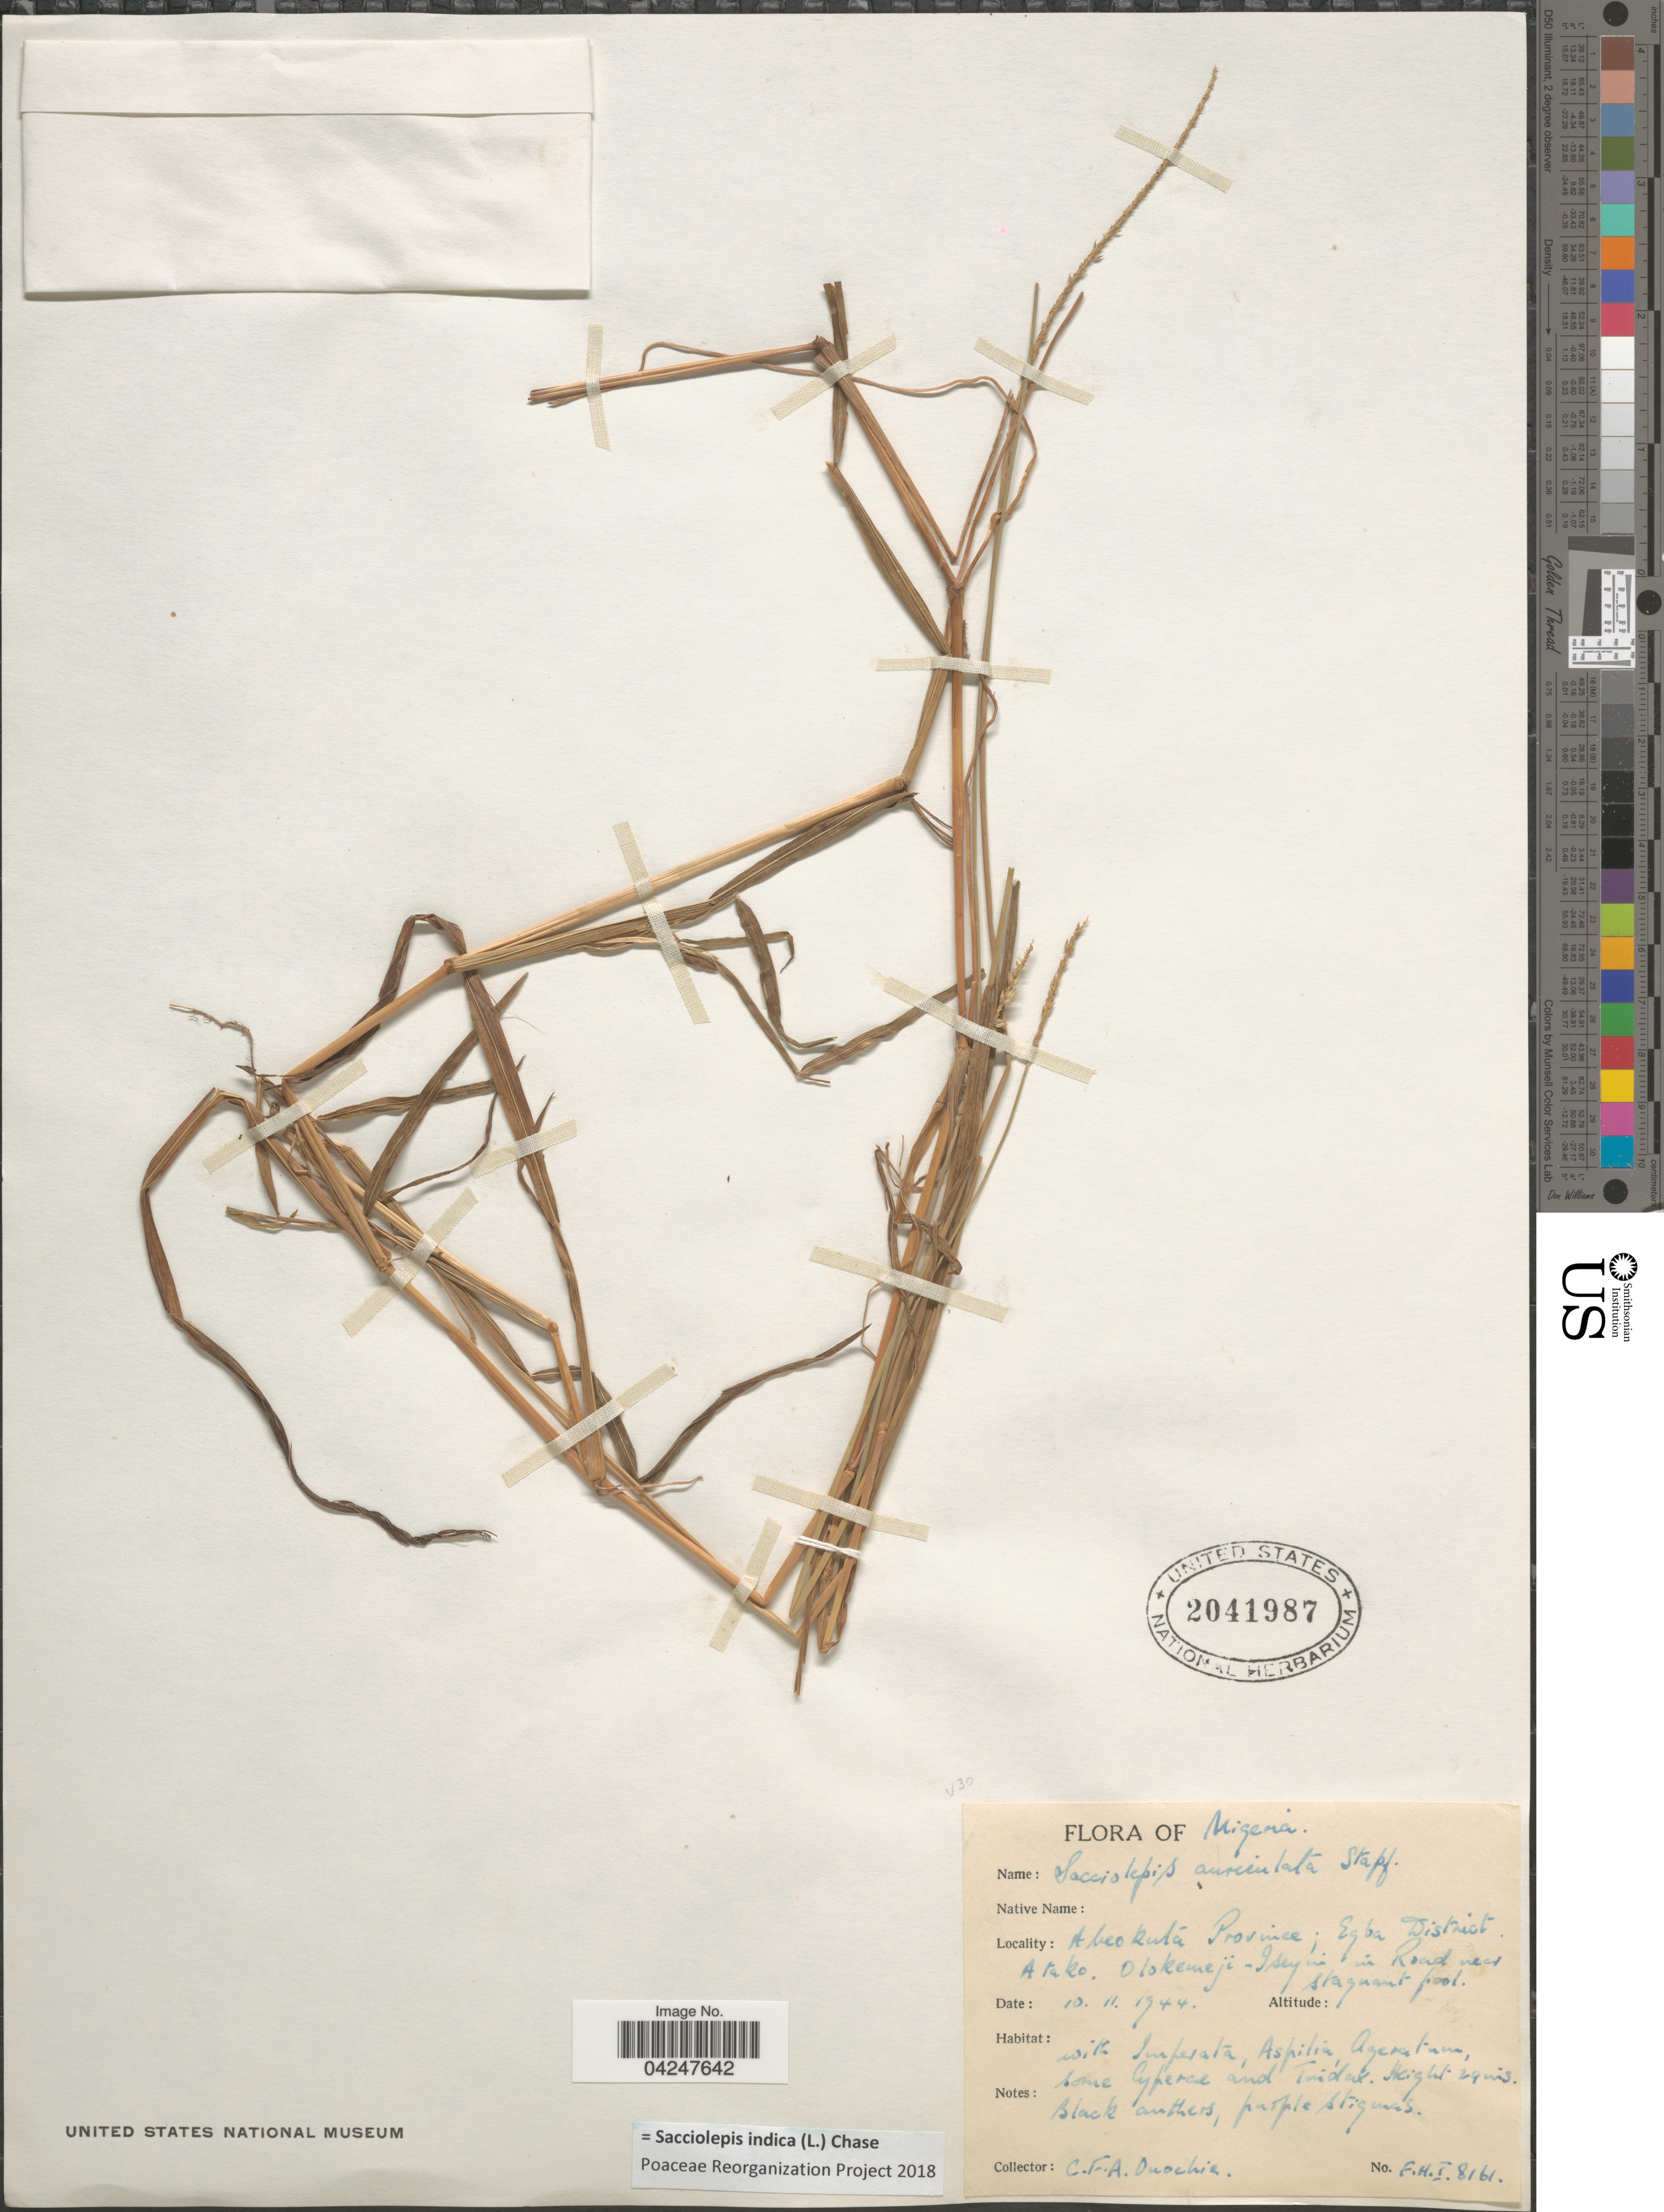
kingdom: Plantae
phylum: Tracheophyta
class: Liliopsida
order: Poales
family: Poaceae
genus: Sacciolepis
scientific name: Sacciolepis indica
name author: (L.) Chase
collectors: C. Onochie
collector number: FHI8161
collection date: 1944-11-10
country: Nigeria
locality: Abeokuta Province: Egba District. Atako. Olokemeji-Iseyin in Road near stagnant foot.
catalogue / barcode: US 2041987